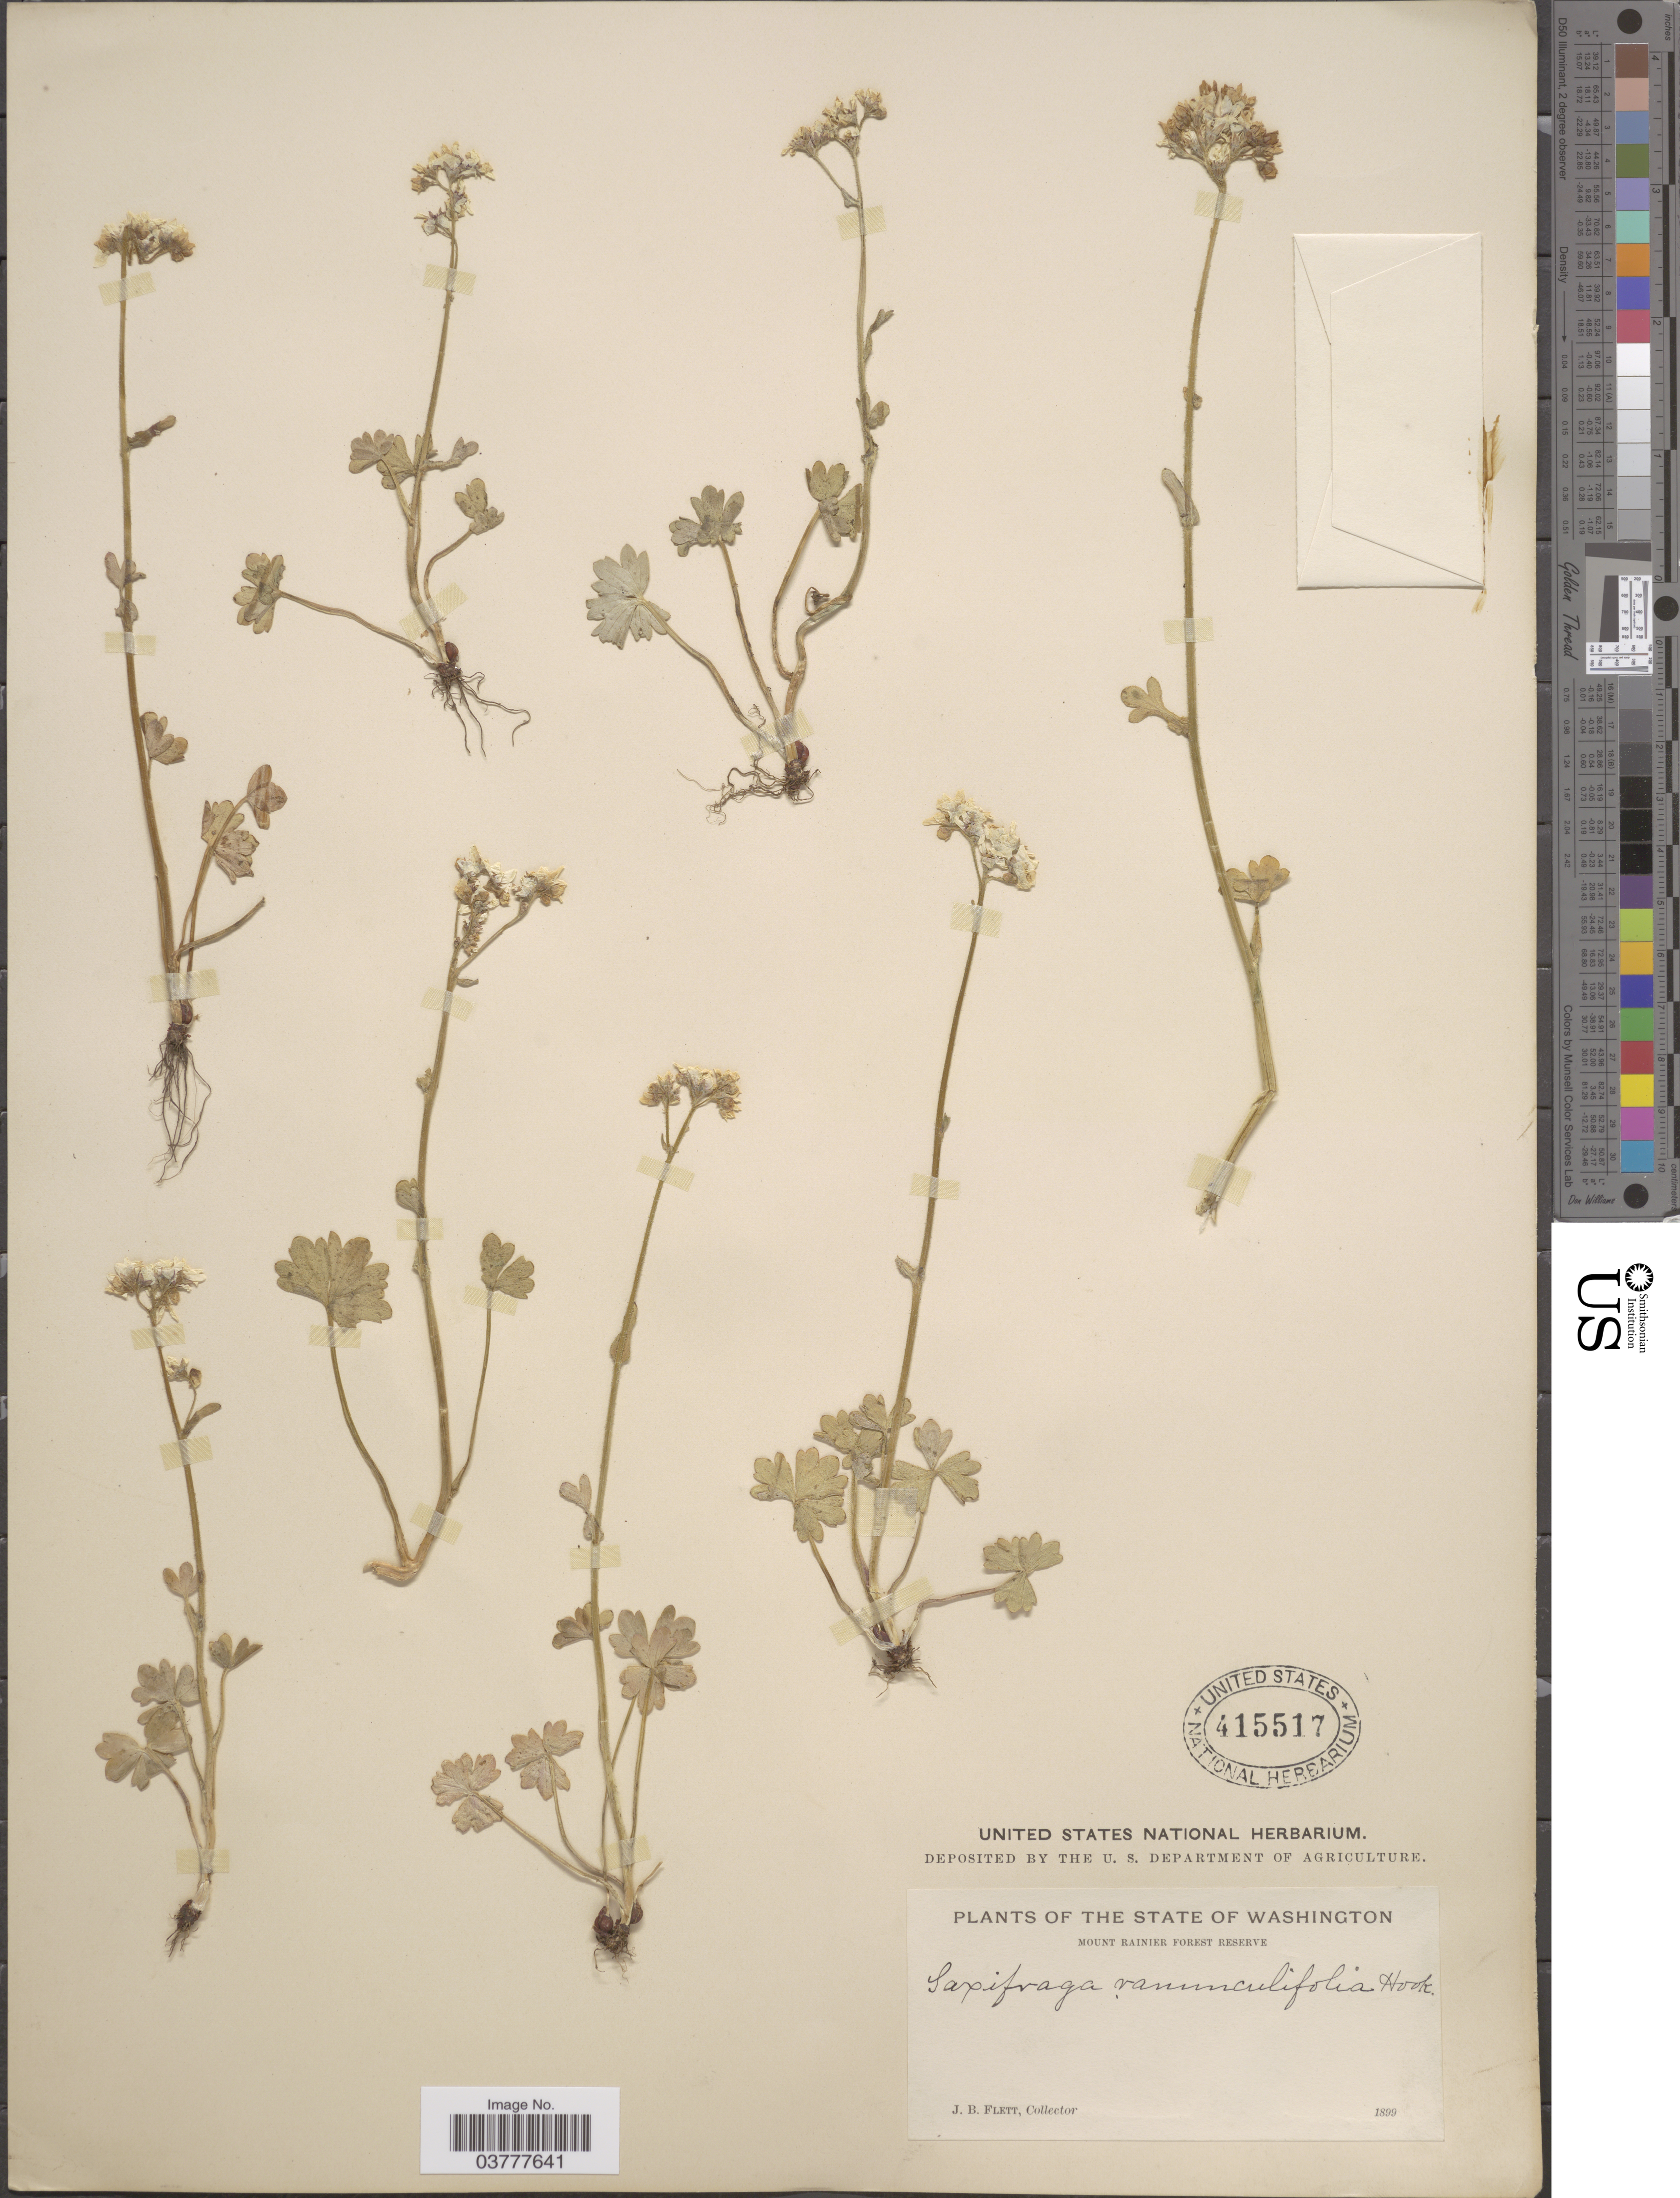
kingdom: Plantae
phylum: Tracheophyta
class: Magnoliopsida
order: Saxifragales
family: Saxifragaceae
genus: Hemieva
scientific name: Hemieva ranunculifolia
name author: (Hook.) Raf.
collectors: J. Flett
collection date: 1899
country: United States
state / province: Washington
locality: Mount Rainier Forest Reserve.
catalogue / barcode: US 415517